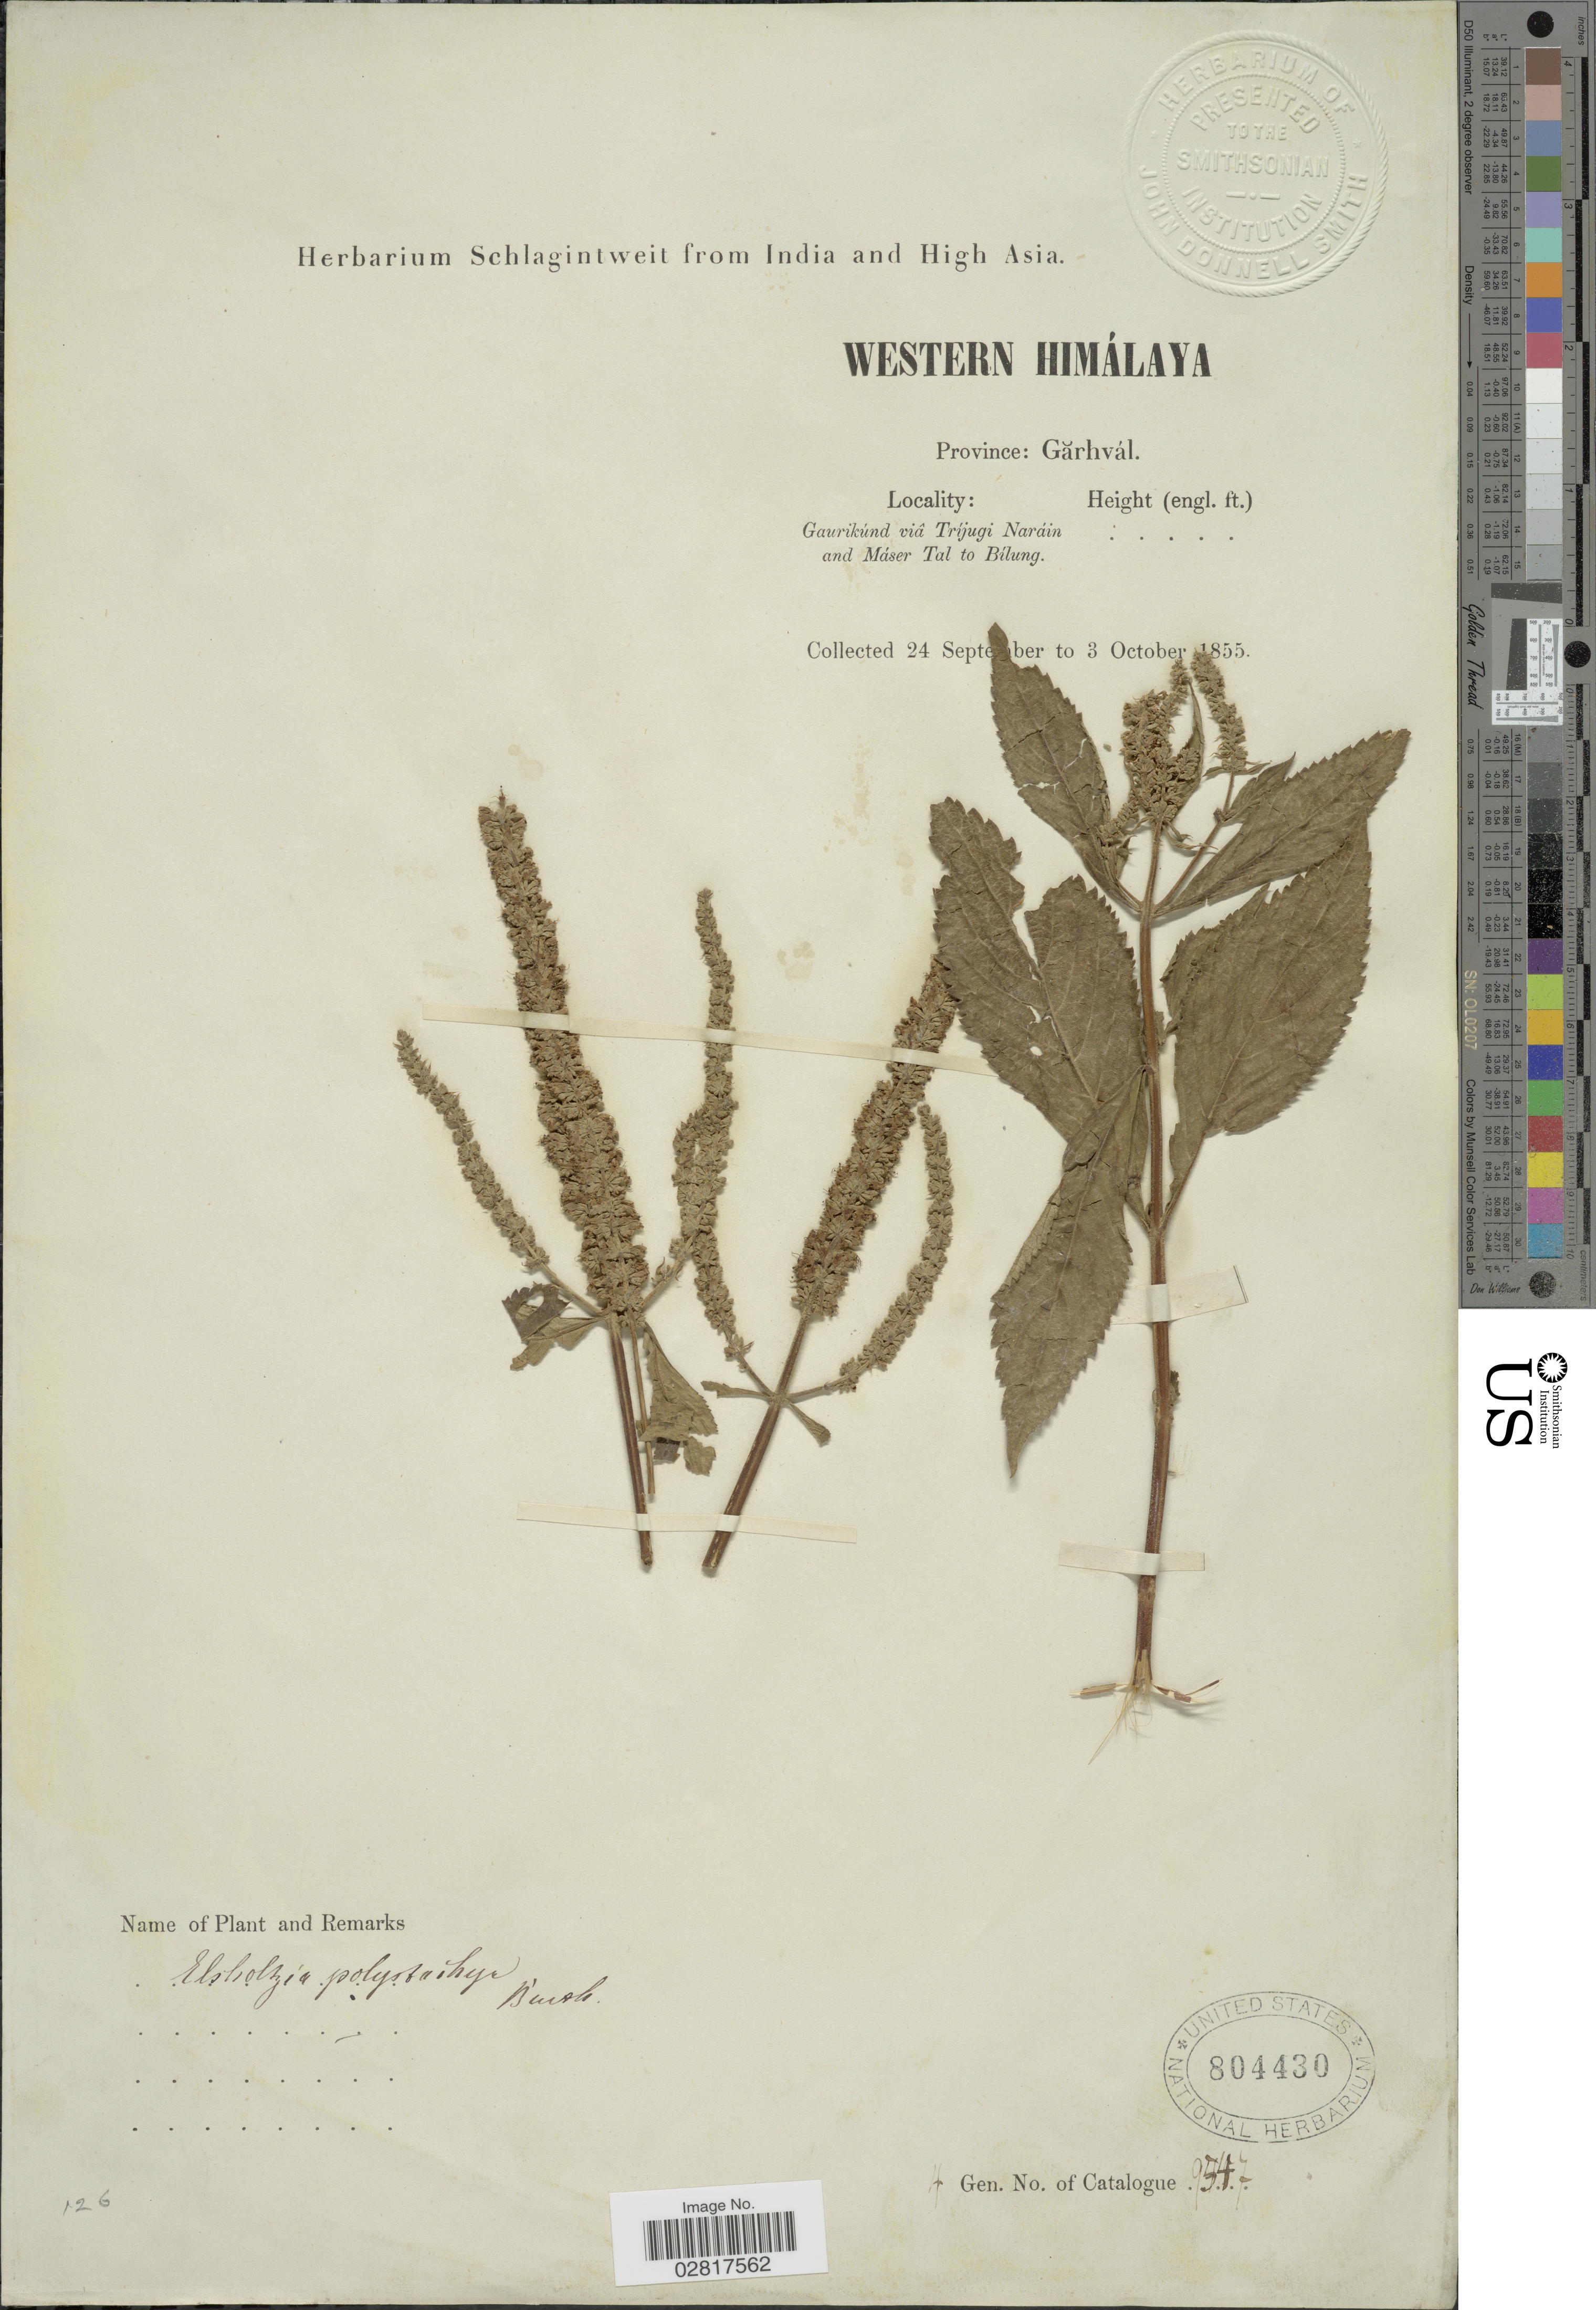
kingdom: Plantae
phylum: Tracheophyta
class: Magnoliopsida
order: Lamiales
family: Lamiaceae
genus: Elsholtzia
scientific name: Elsholtzia fruticosa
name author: (D. Don) Rehder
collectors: ex herb. Schlagintweit from India and High Asia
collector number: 9547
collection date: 1855-09-24/1855-10-03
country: India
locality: Western Himalaya, Province: Garhvál, Gaurikúnd viâ Tríjugi Naráin and Máser Tal to Bílung.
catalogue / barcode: US 804430